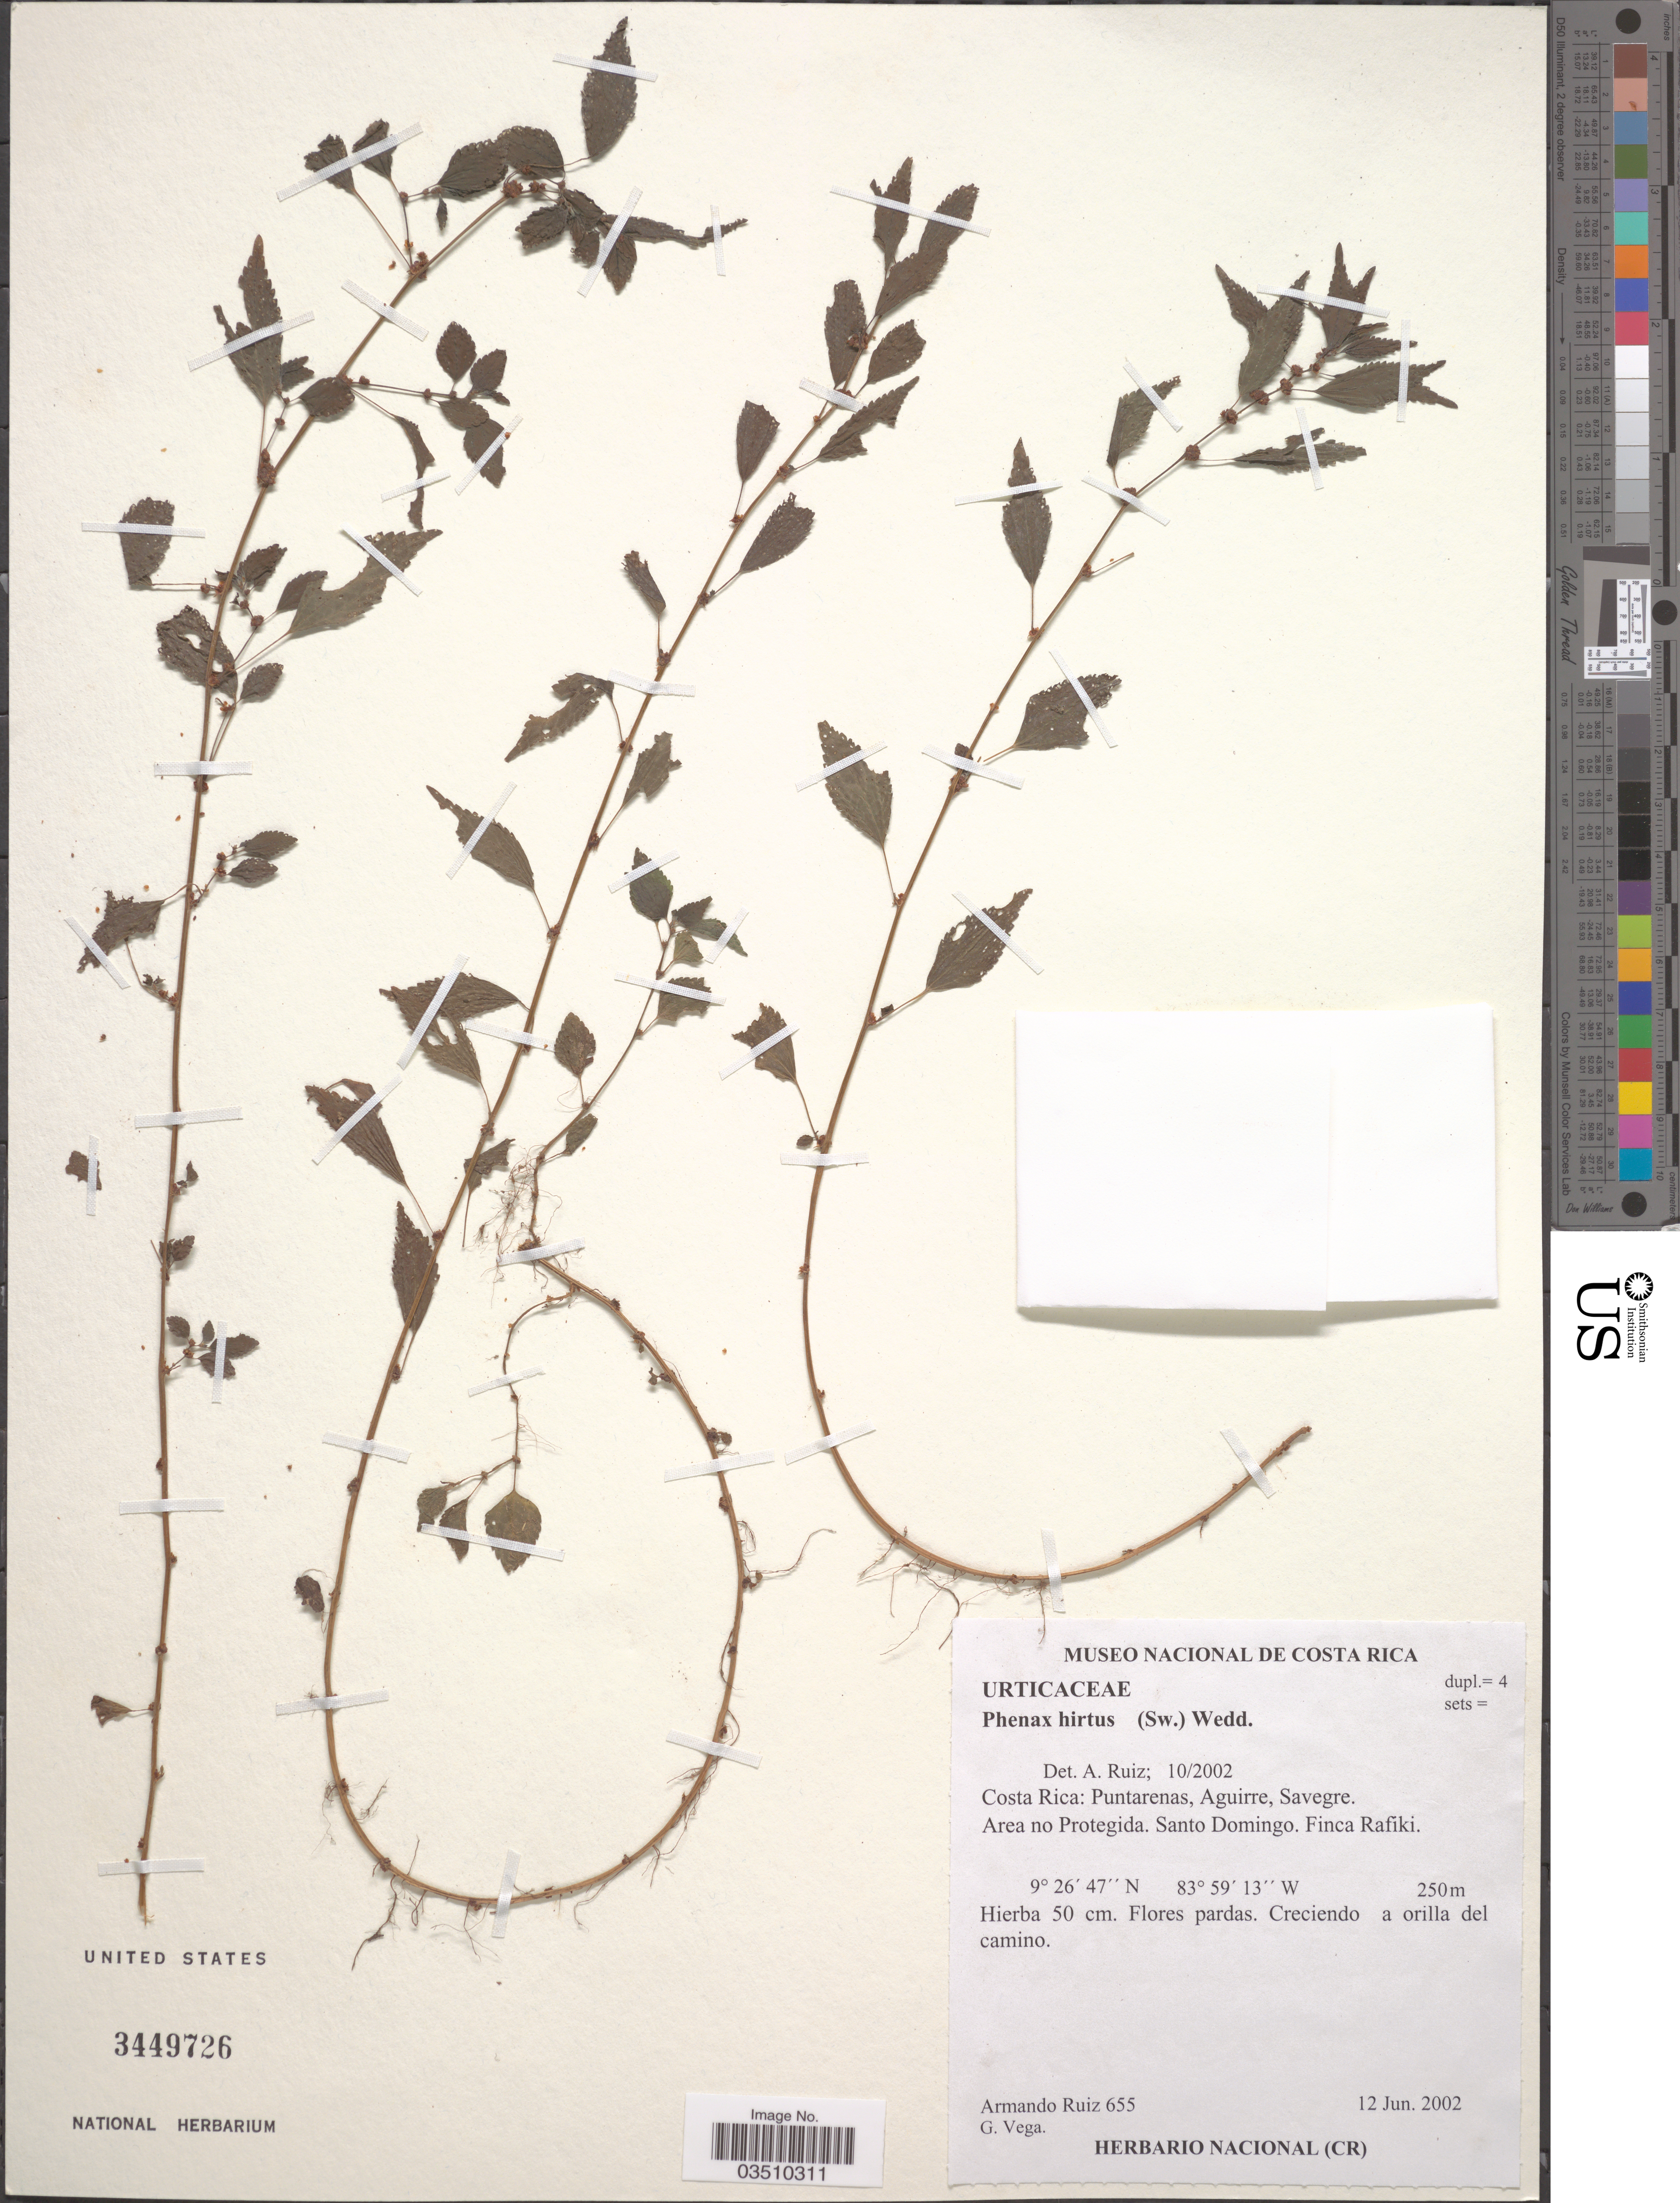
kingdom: Plantae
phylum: Tracheophyta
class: Magnoliopsida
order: Rosales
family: Urticaceae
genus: Phenax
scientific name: Phenax hirtus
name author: (Sw.) Wedd.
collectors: A. Ruiz & G. Vega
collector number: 655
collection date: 2002-06-12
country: Costa Rica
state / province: Puntarenas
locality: Aguirre, Savegre. Area no Protegida. Santo Domingo. Finca Rafiki.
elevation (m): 250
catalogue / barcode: US 3449726